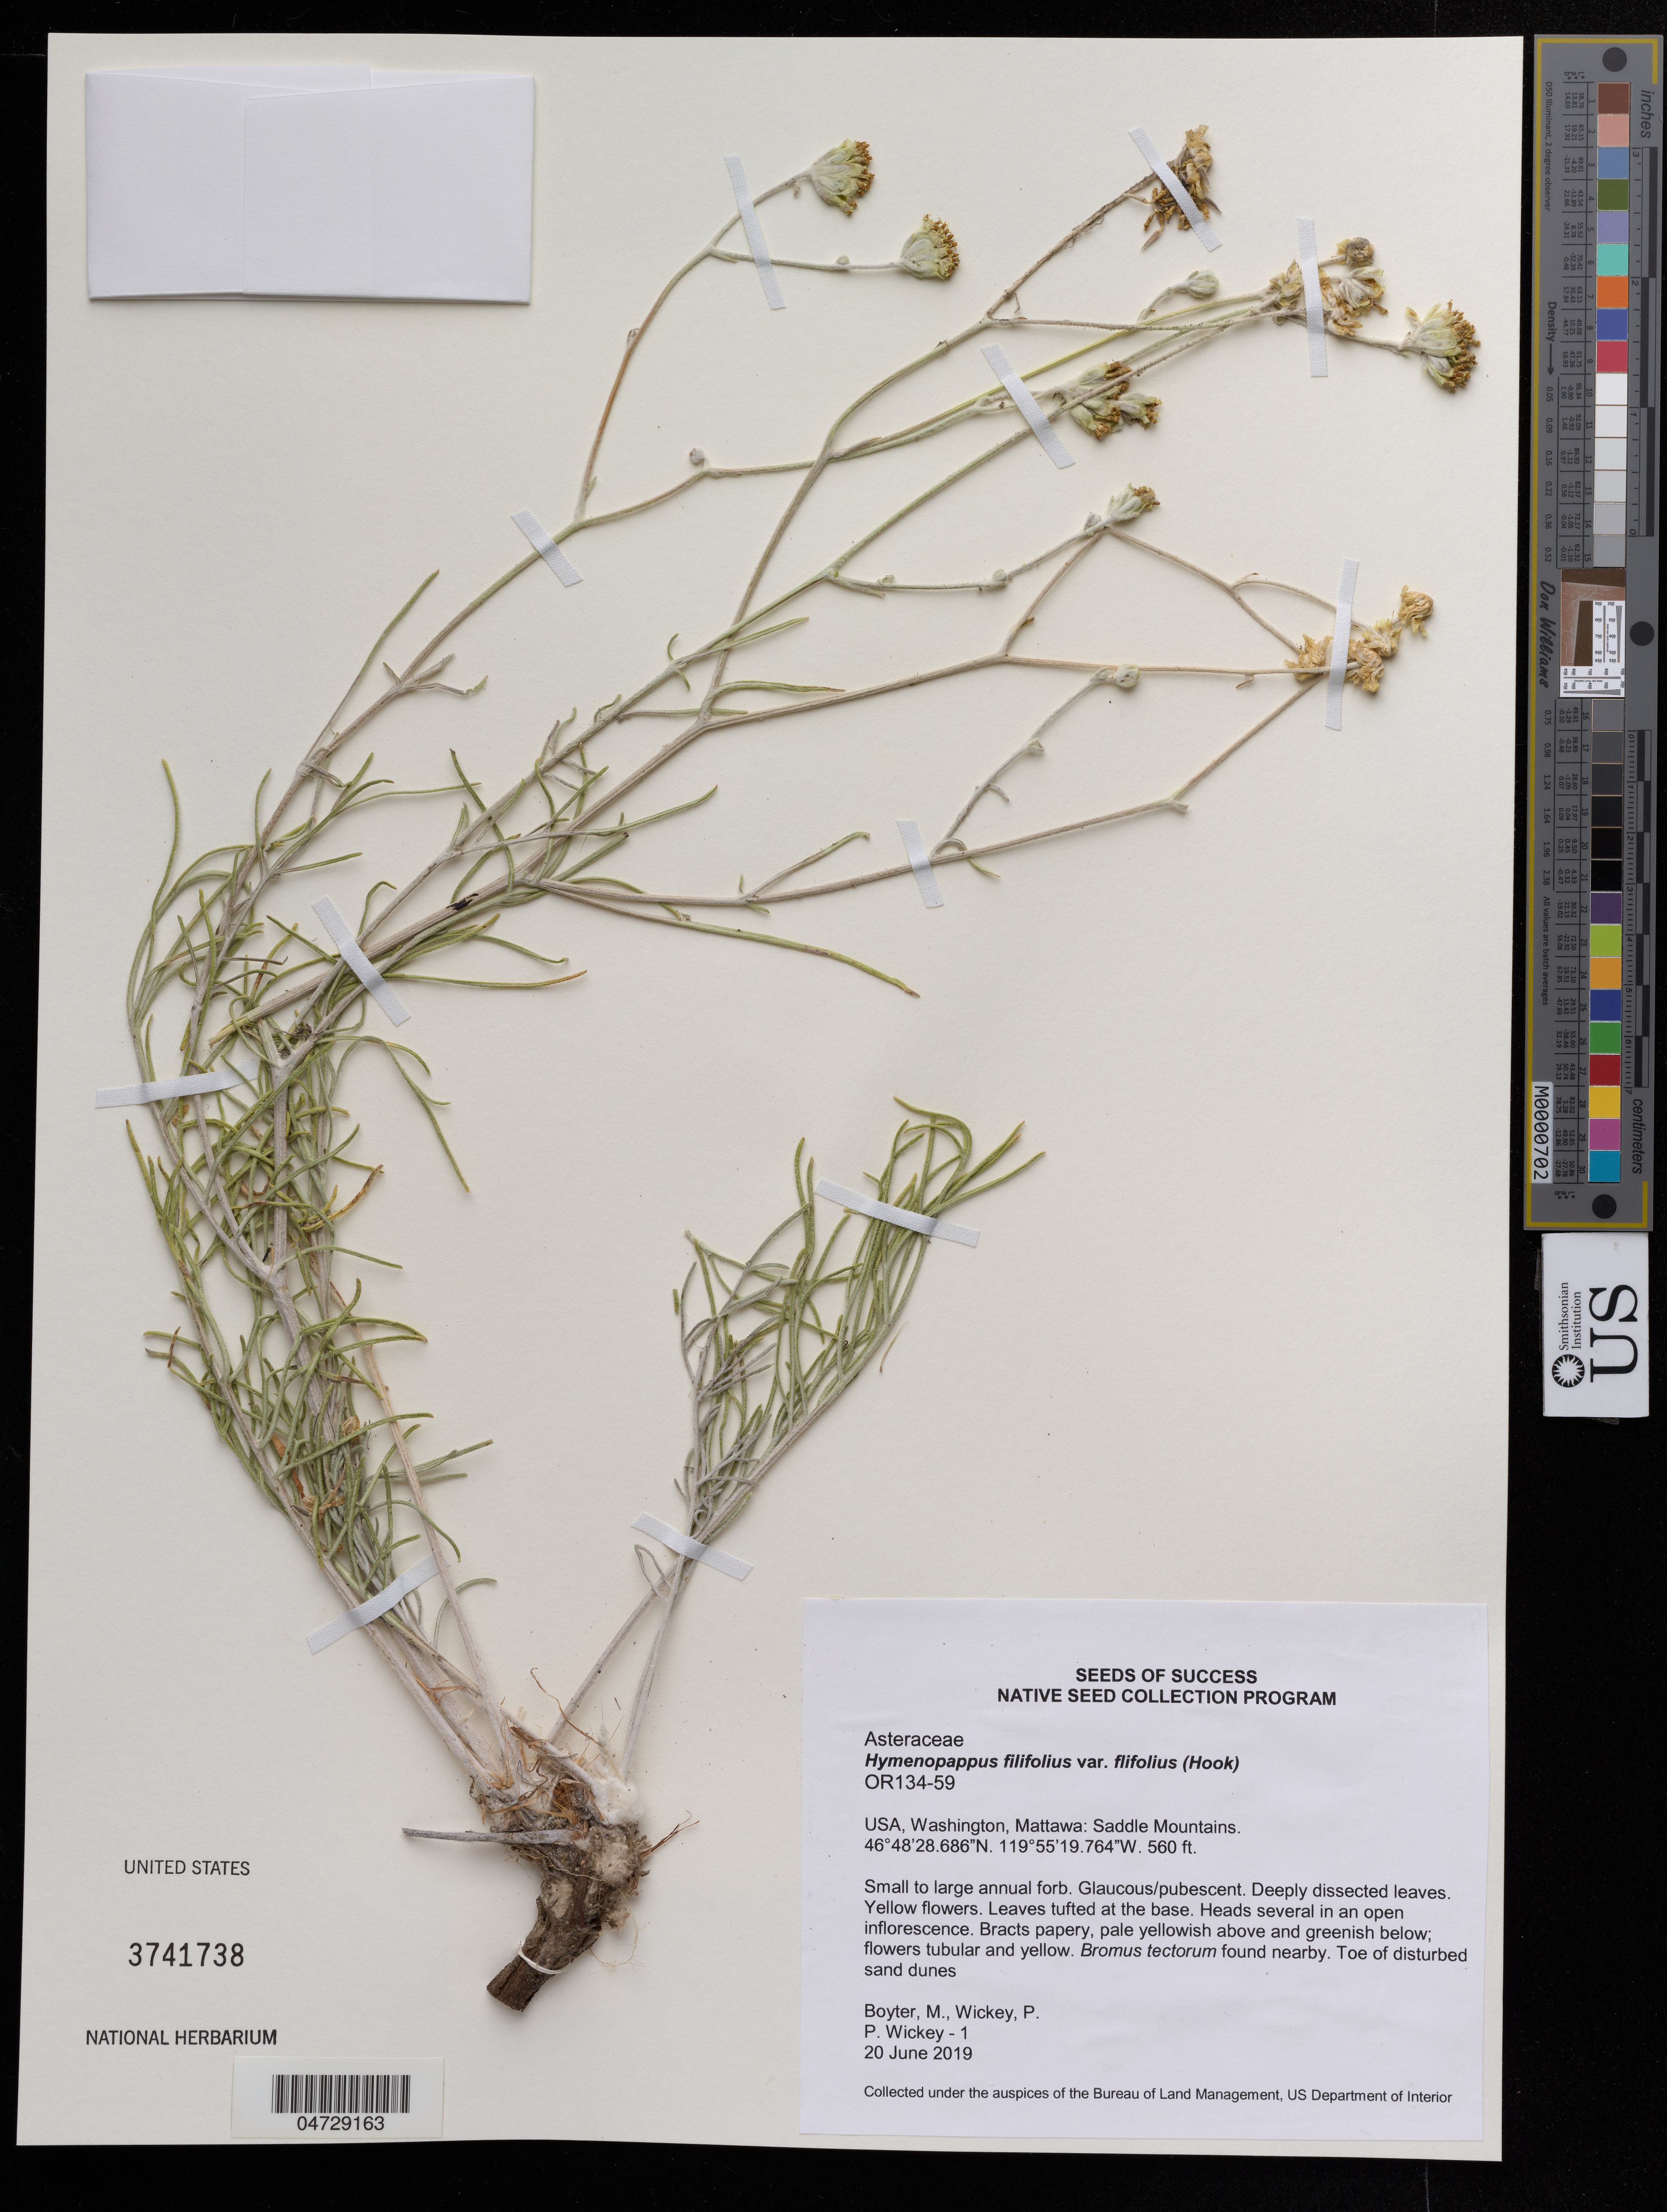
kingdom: Plantae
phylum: Tracheophyta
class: Magnoliopsida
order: Asterales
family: Asteraceae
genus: Hymenopappus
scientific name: Hymenopappus filifolius var. filifolius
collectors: M. Boyter & P. Wickey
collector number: P. Wickey - 1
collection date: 2019-06-20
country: United States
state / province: Washington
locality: Mattawa: Saddle Mountains.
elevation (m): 171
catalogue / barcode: US 3741738